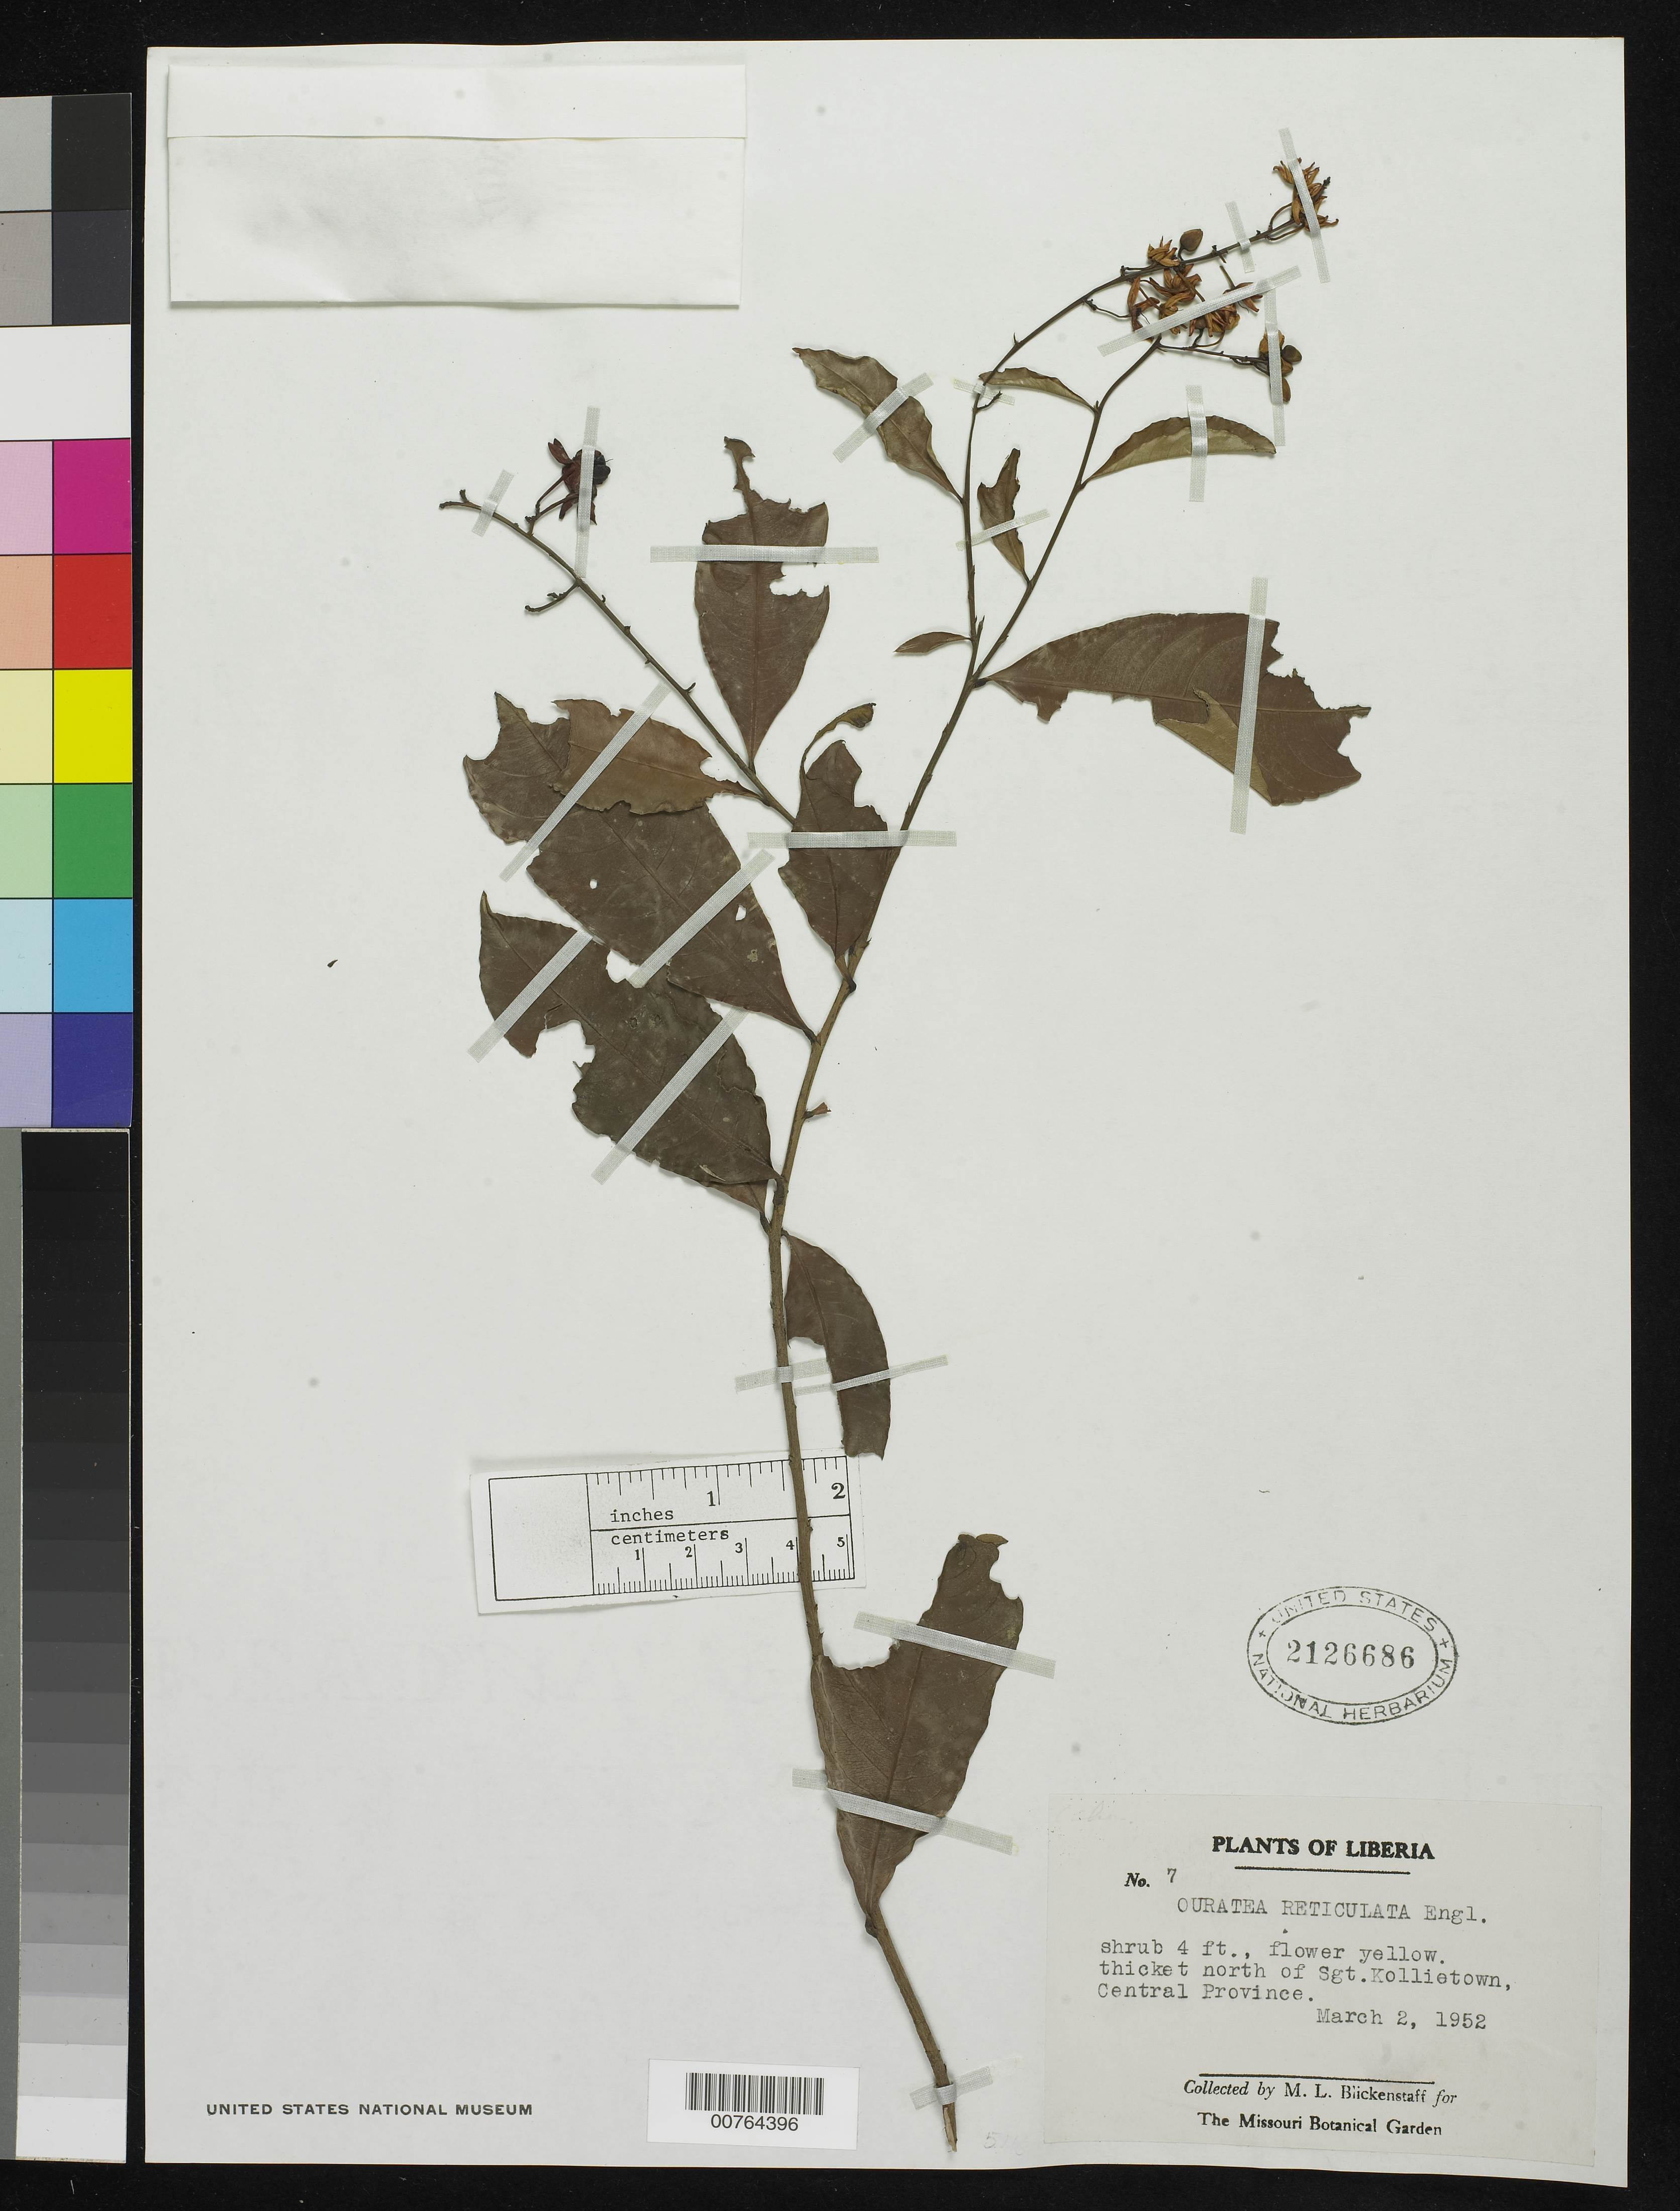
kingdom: Plantae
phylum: Tracheophyta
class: Magnoliopsida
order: Malpighiales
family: Ochnaceae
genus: Ouratea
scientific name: Ouratea reticulata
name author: (P. Beauv.) Engl.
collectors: M. Blickenstaff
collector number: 7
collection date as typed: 02 Mar 1952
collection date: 1952-03-02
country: Liberia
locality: Central Province: N of Sgt. Kollietown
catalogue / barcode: US 2126686